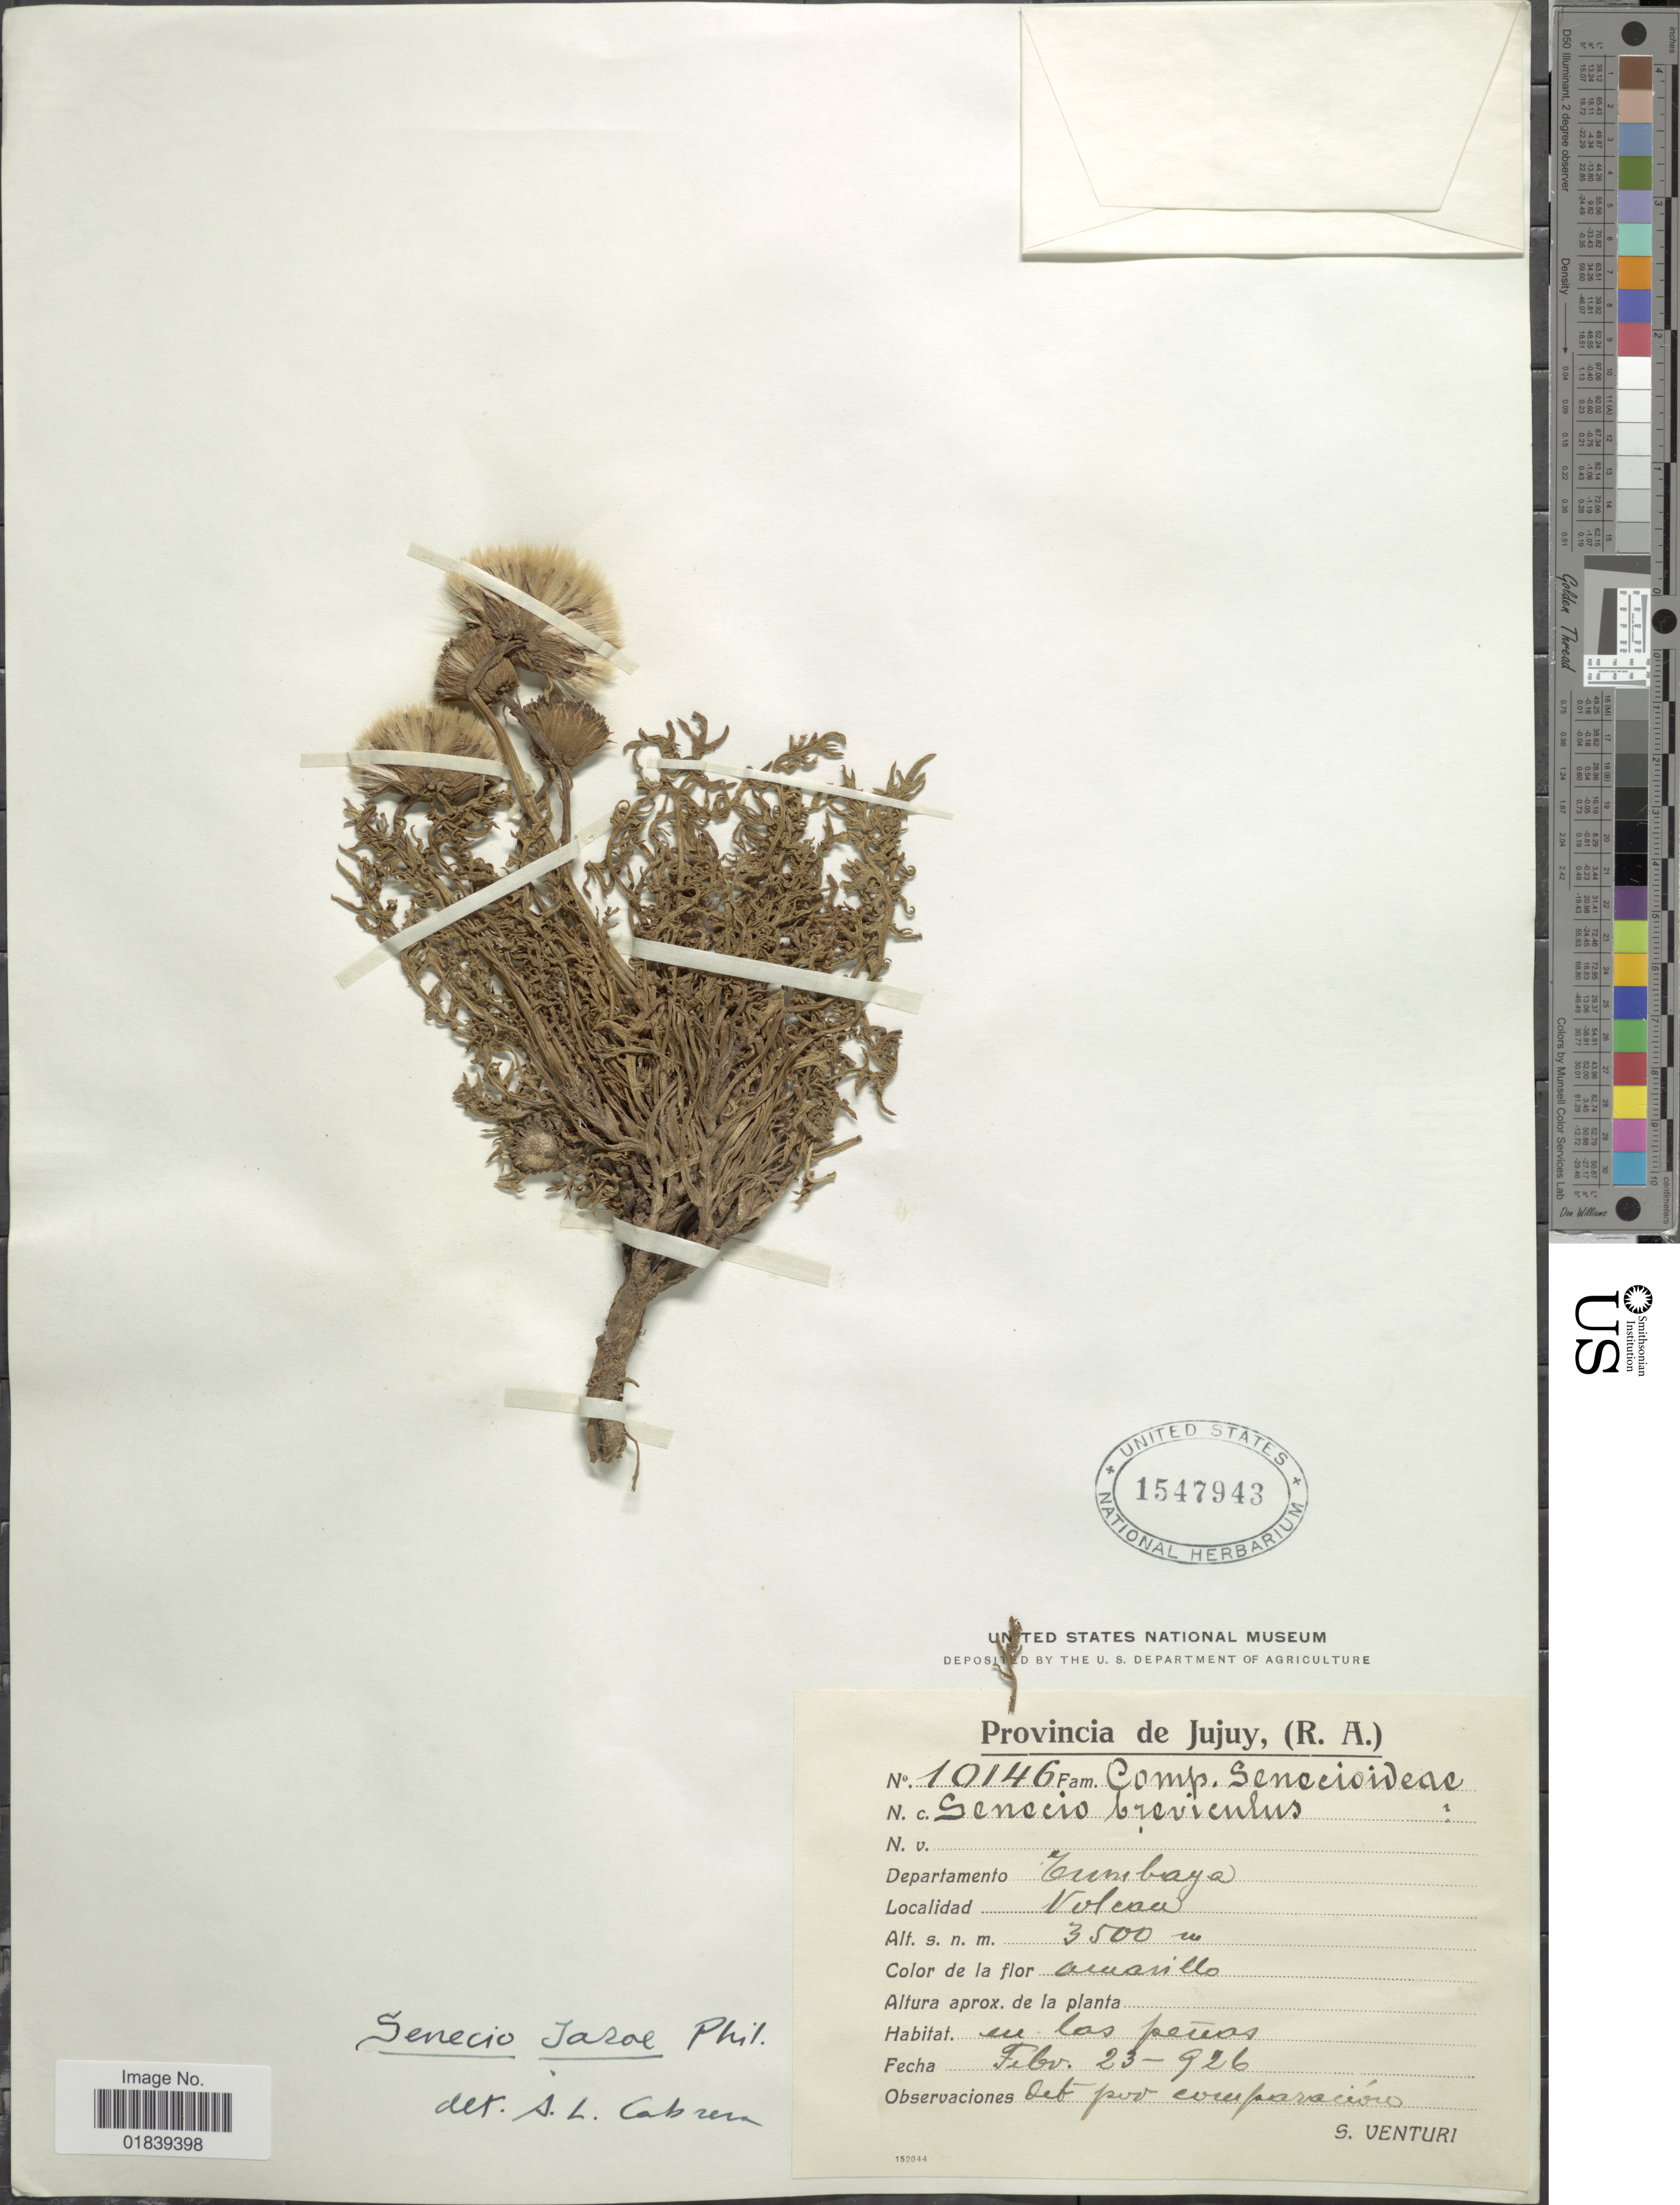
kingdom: Plantae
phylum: Tracheophyta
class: Magnoliopsida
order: Asterales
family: Asteraceae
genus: Senecio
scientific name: Senecio jarae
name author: Phil.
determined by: Salomon, Luciana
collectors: S. Venturi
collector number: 10146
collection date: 1926-02-23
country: Argentina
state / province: Jujuy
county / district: Tumbaya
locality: Volcan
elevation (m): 3500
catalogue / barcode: US 1547943